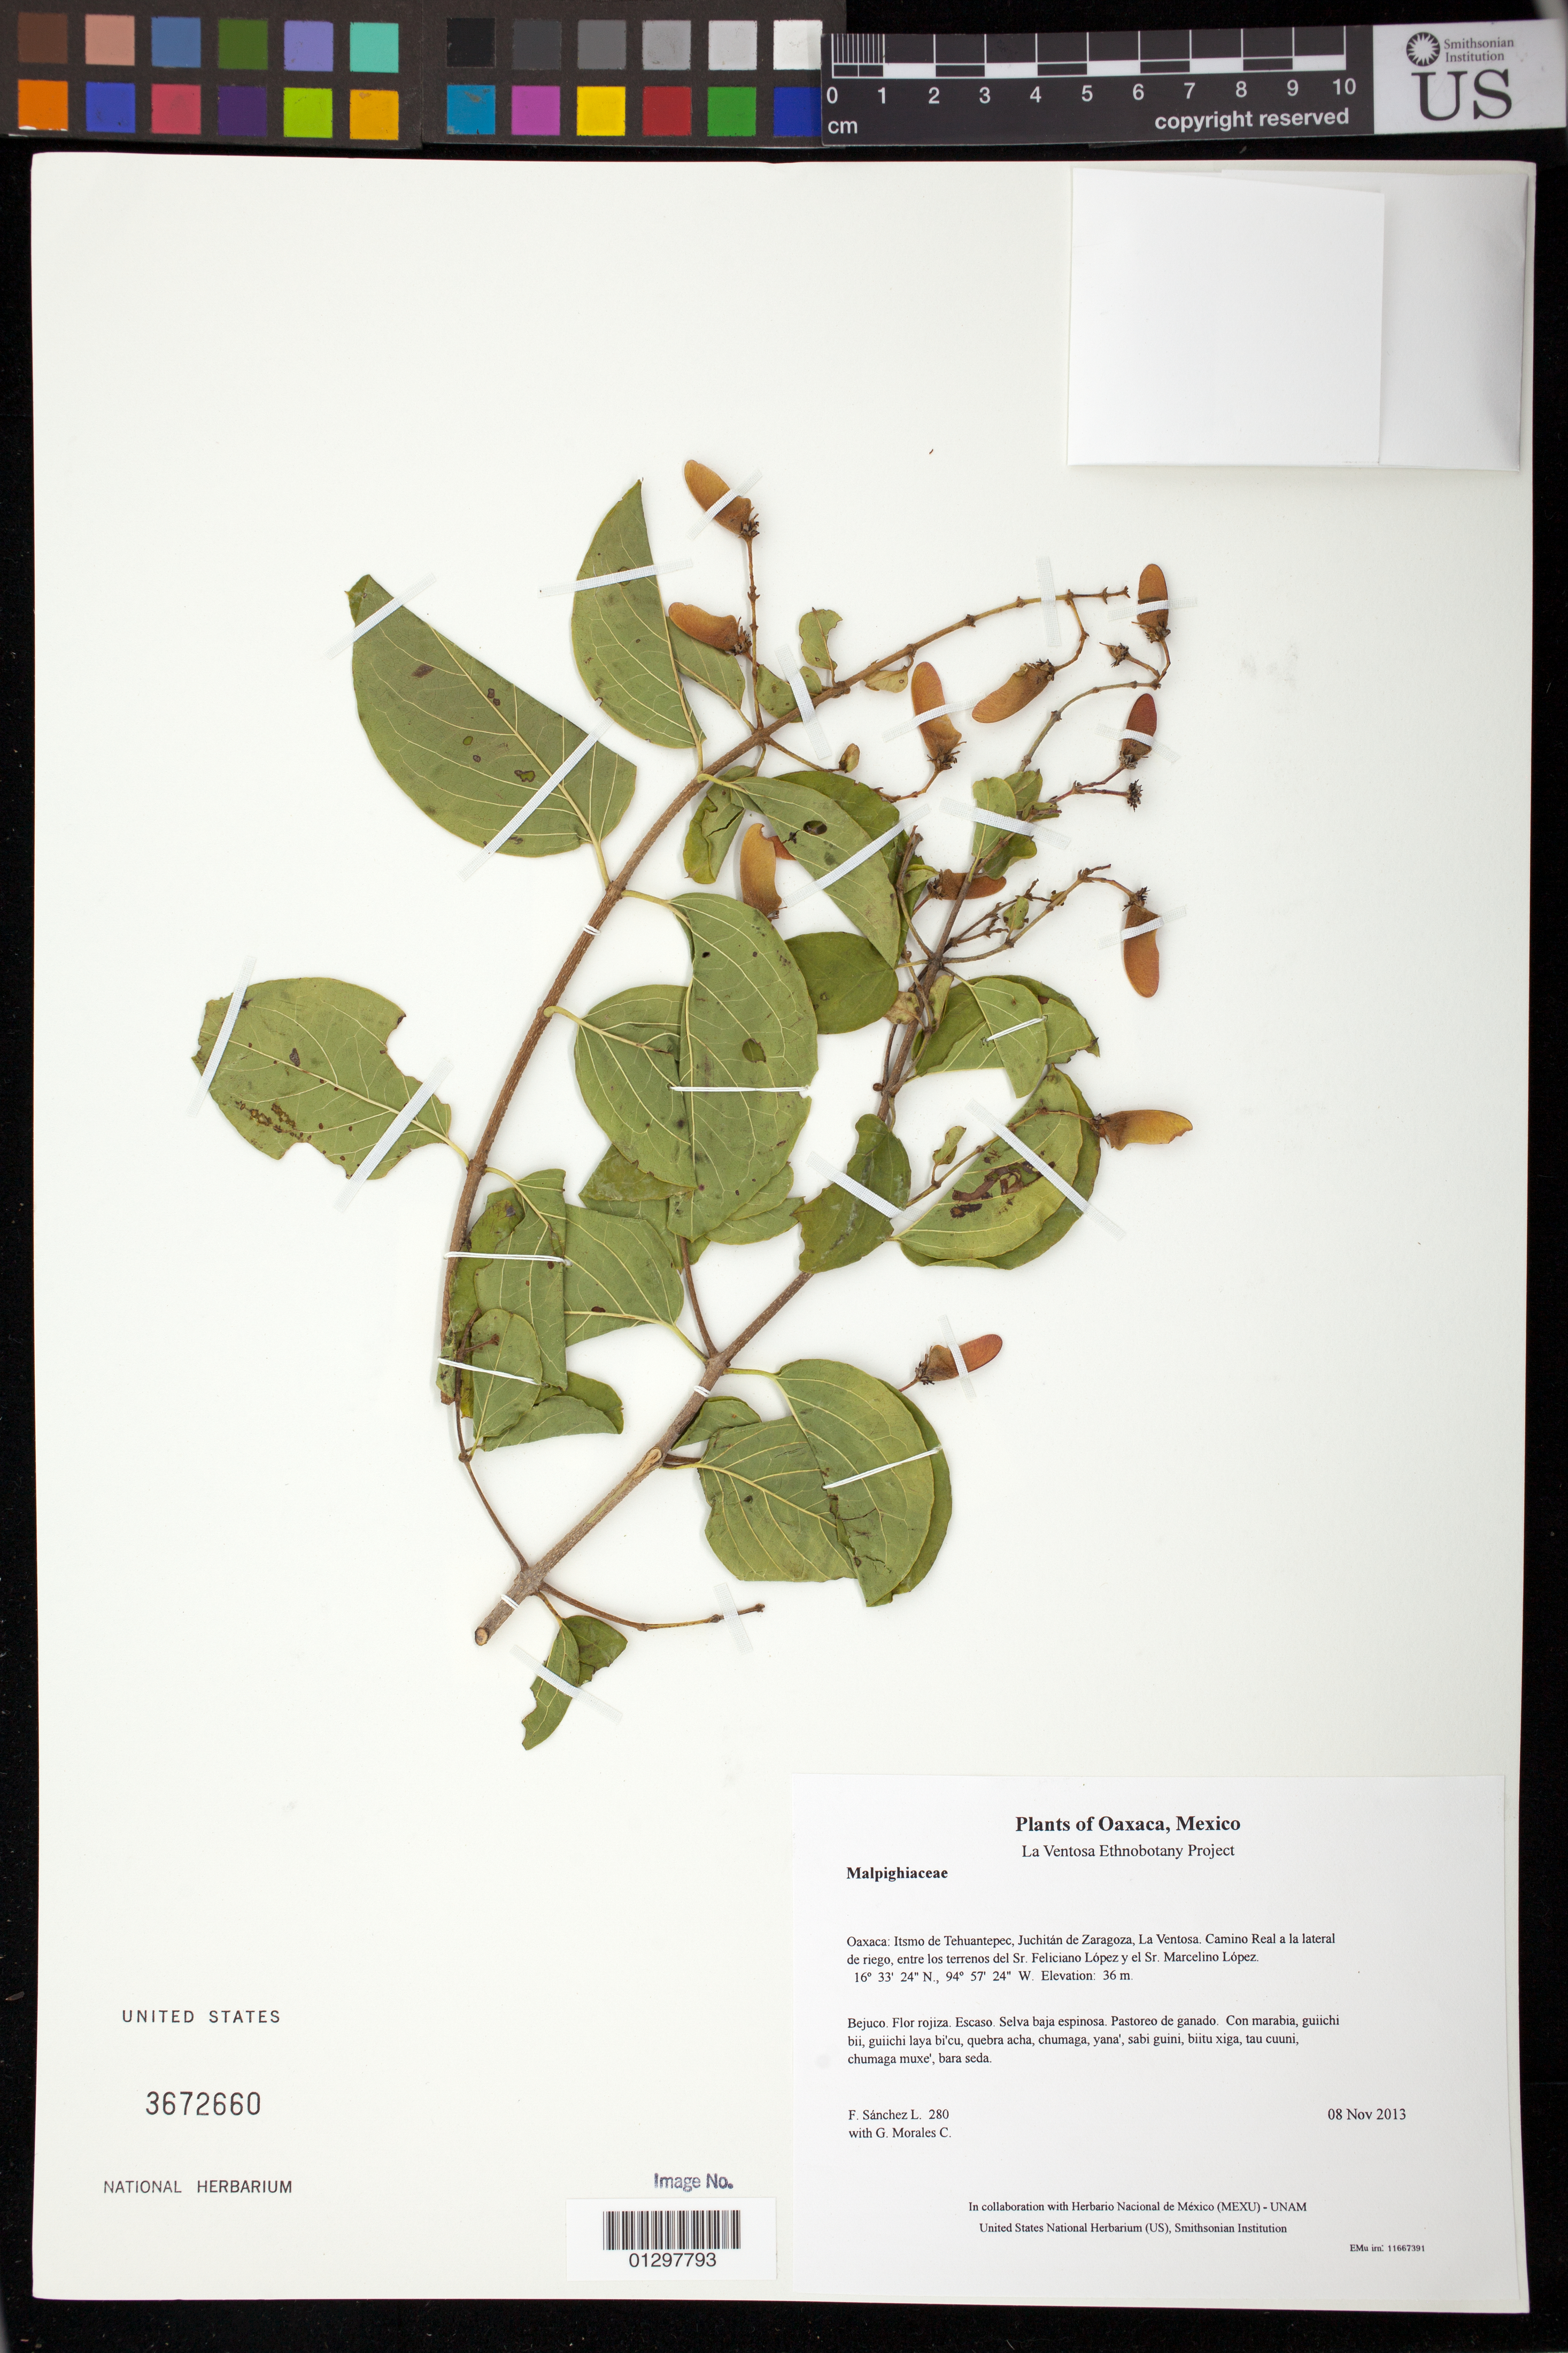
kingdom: Plantae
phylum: Tracheophyta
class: Magnoliopsida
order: Malpighiales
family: Malpighiaceae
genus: Heteropterys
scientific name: Heteropterys cotinifolia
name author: A. Juss.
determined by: Velasco G., Kenia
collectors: F. Sánchez L. & G. Morales C.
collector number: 280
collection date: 2013-11-08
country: Mexico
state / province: Oaxaca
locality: Itsmo de Tehuantepec, Juchitán de Zaragoza, La Ventosa. Camino Real a la lateral de riego, entre los terrenos del Sr. Feliciano López y el Sr. Marcelino López.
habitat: Selva baja espinosa. Pastoreo de ganado.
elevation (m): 36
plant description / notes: JEBOT, MEXU, SERO, US; Luba'. Guie' naxiña' té. Huaxie'.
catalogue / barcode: US 3672660